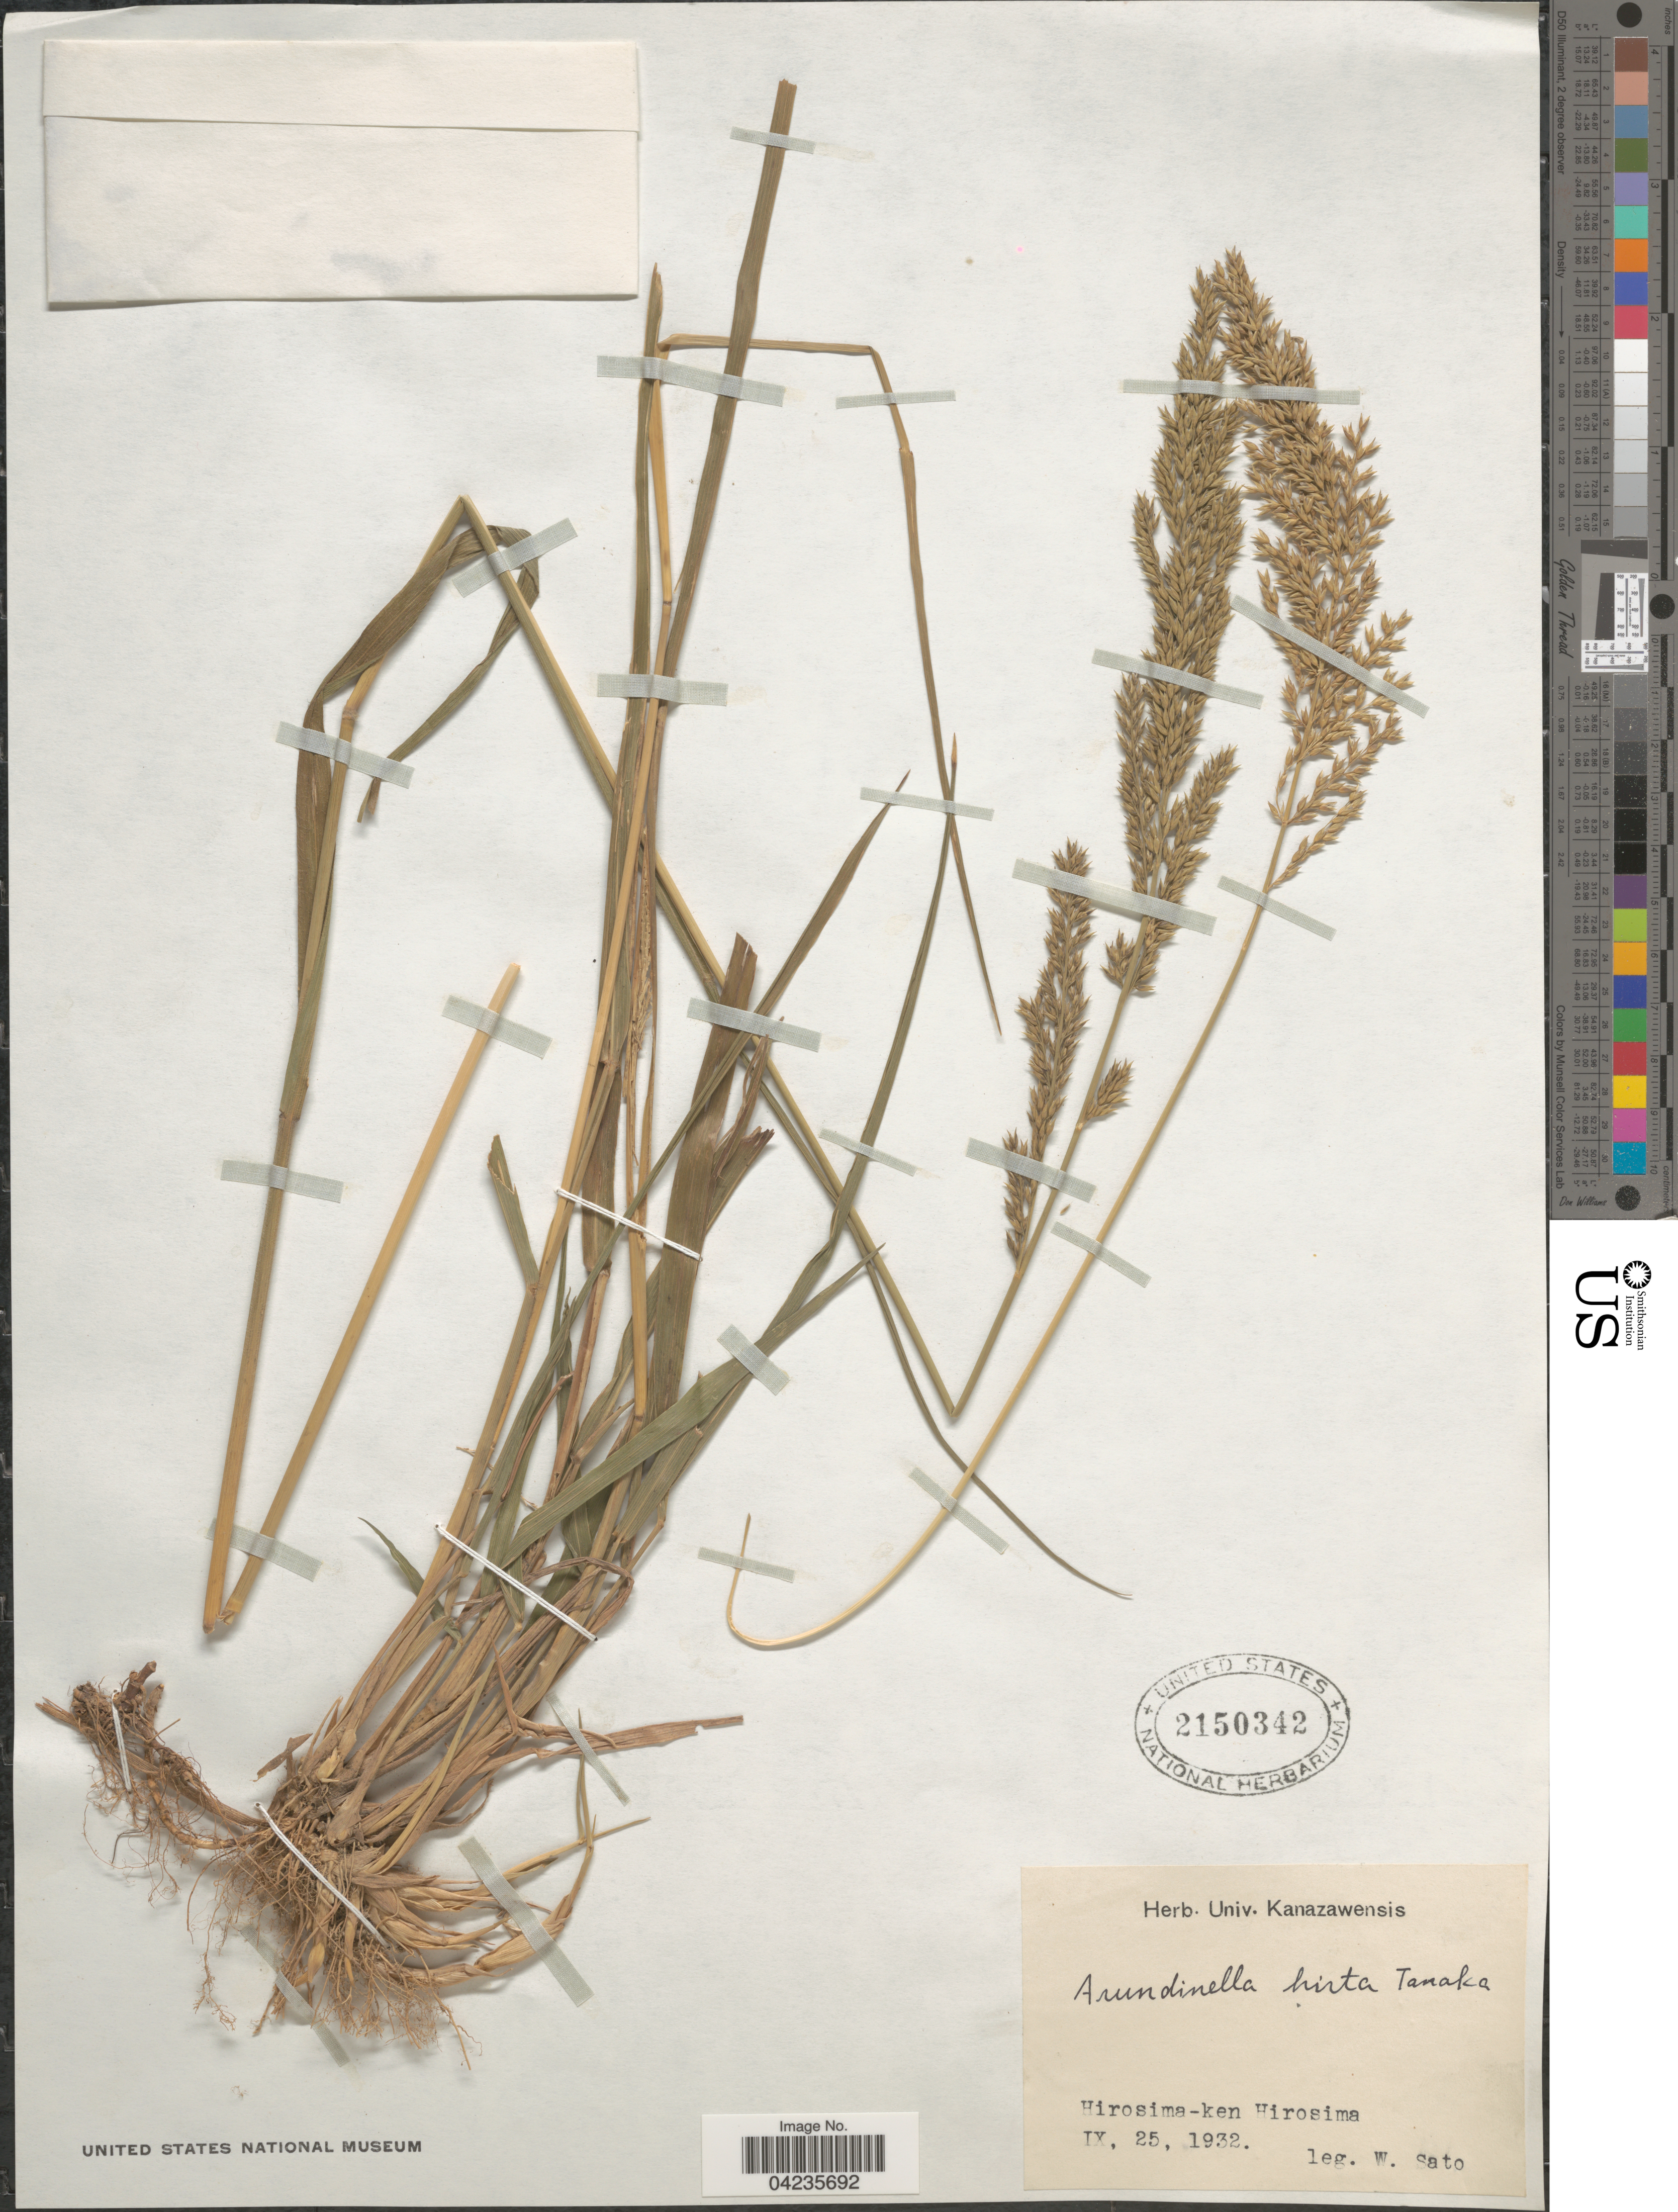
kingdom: Plantae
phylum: Tracheophyta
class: Liliopsida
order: Poales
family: Poaceae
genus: Arundinella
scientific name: Arundinella hirta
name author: (Thunb.) Tanaka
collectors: W. Sato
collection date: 1932-09-25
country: Japan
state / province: Hirosima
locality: Hiroshima-ken. Hiroshima.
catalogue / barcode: US 2150342